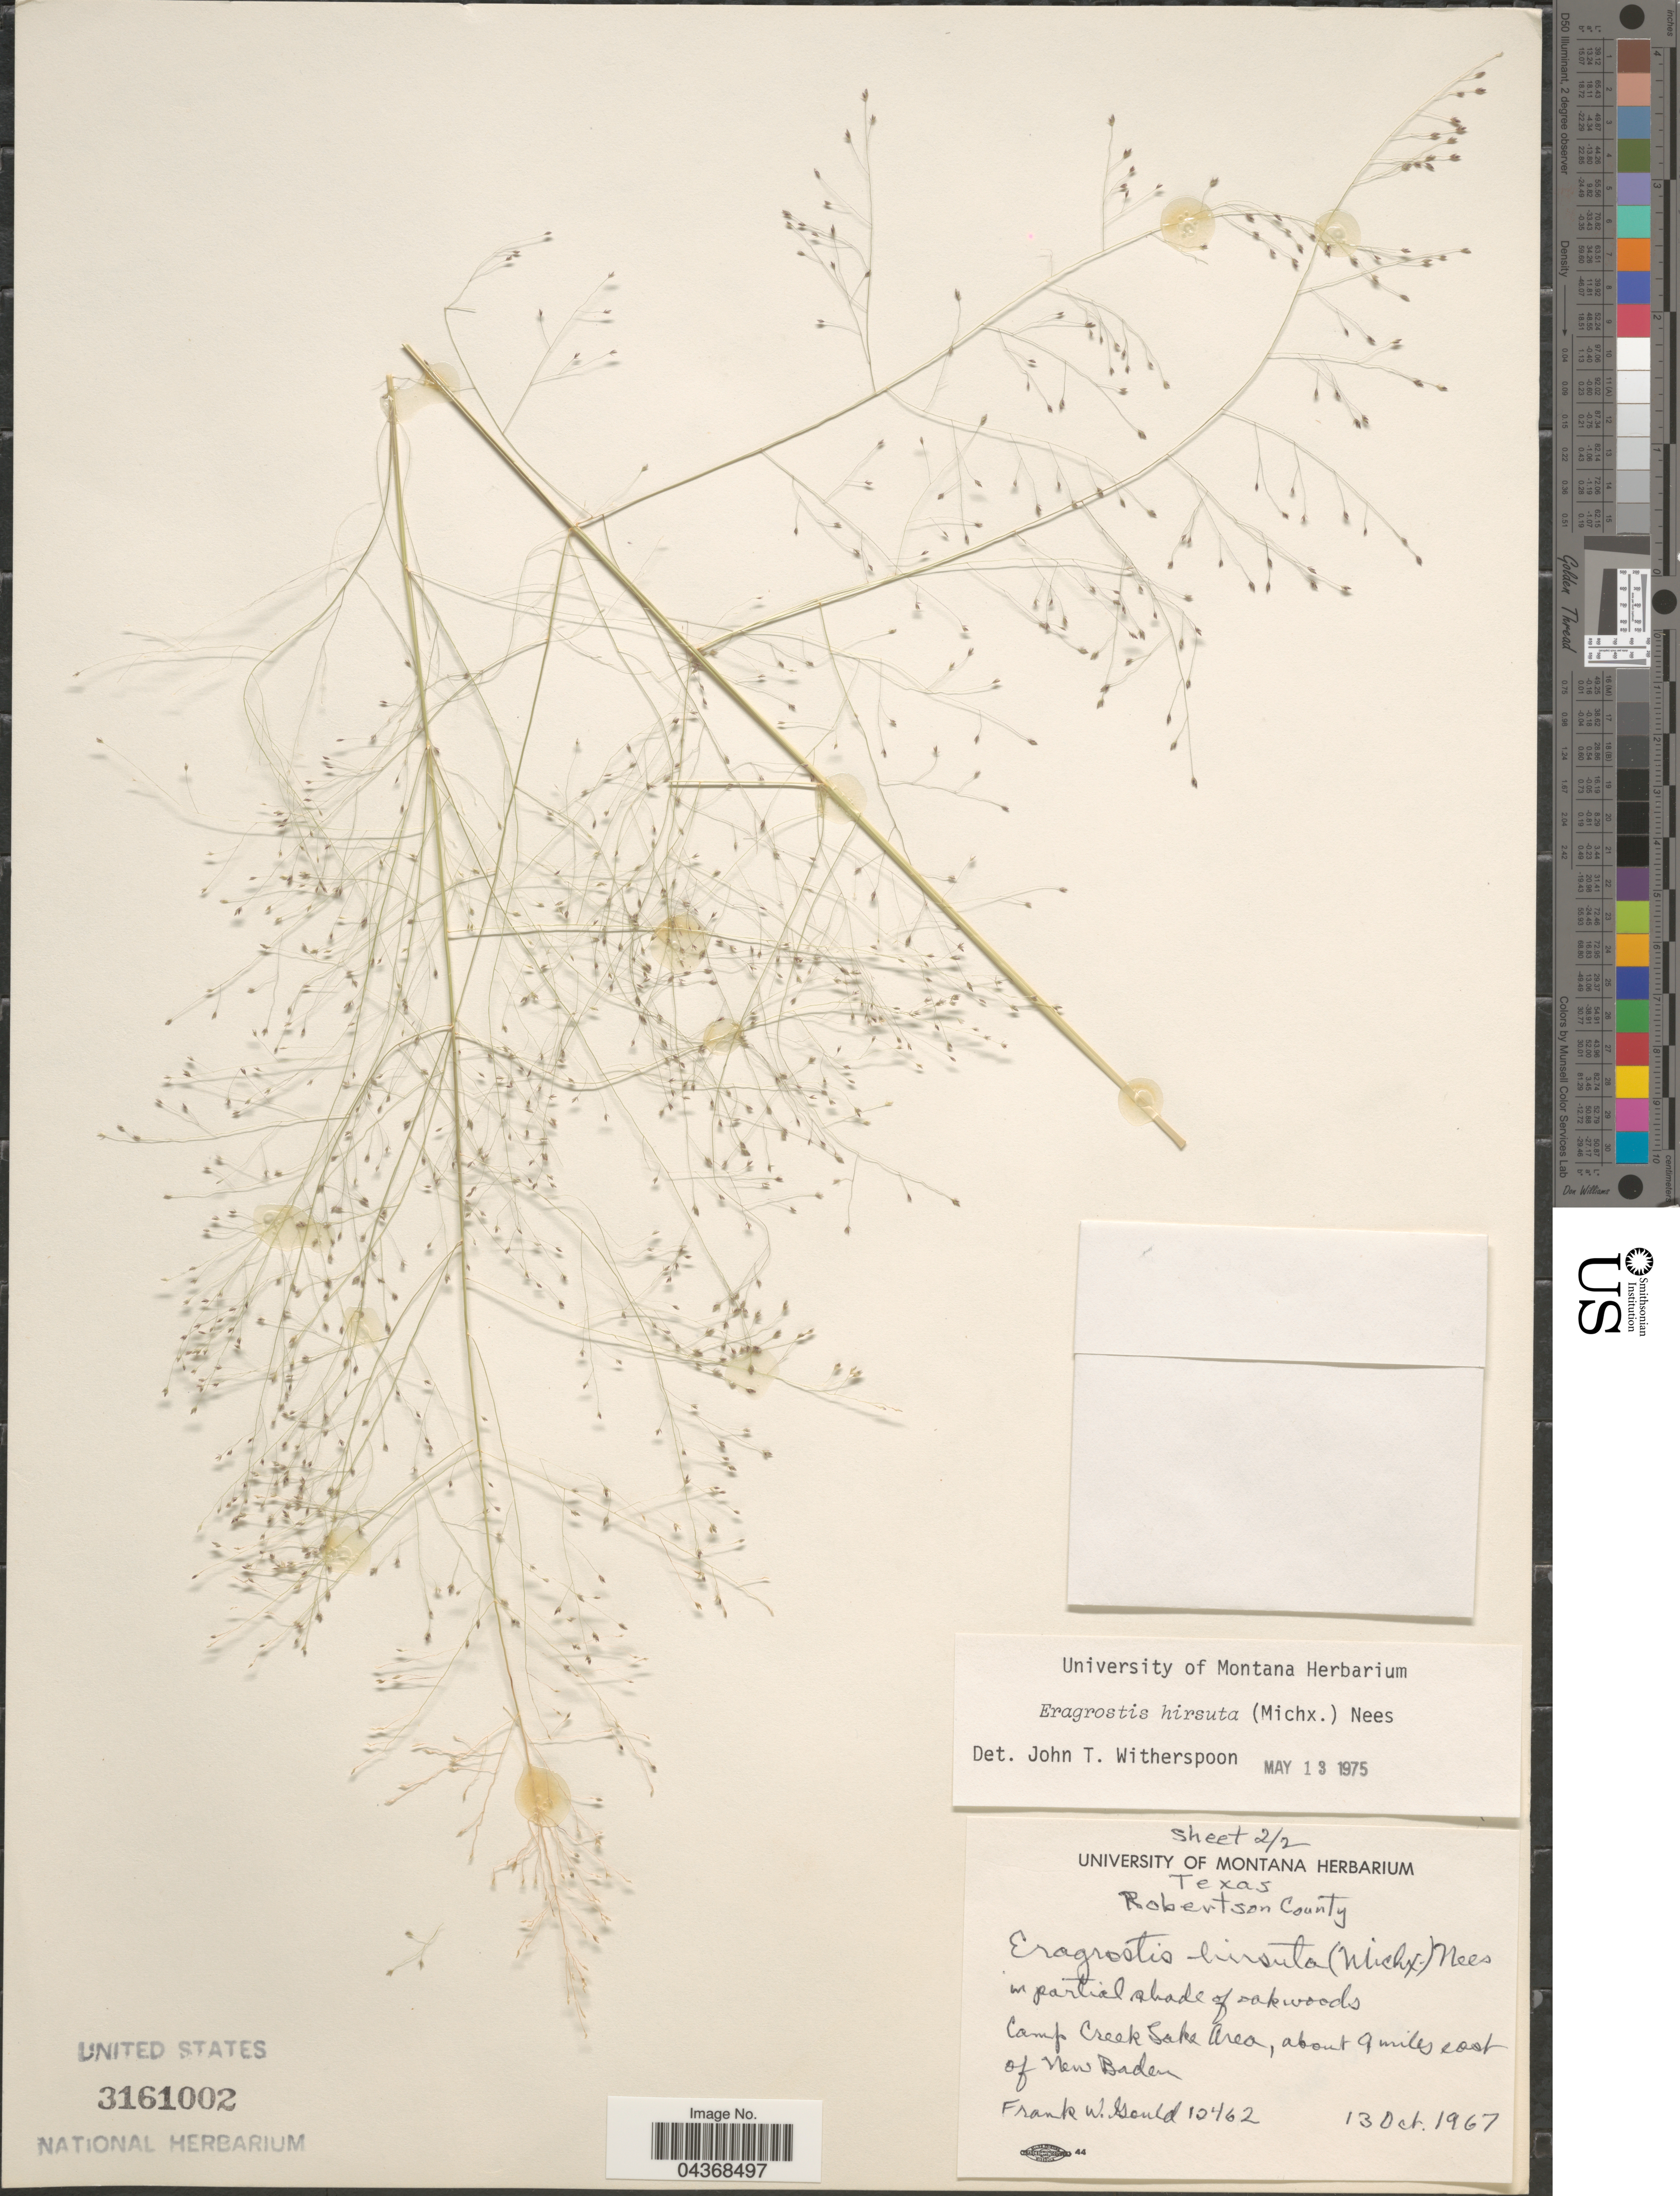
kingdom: Plantae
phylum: Tracheophyta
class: Liliopsida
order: Poales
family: Poaceae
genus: Eragrostis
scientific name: Eragrostis hirsuta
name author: (Michx.) Nees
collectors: F. W. Gould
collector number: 15462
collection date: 1967-10-13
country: United States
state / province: Texas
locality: Robertson County. Camp Creek Lake Area, about 9 miles east of New Baden.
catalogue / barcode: US 3161002